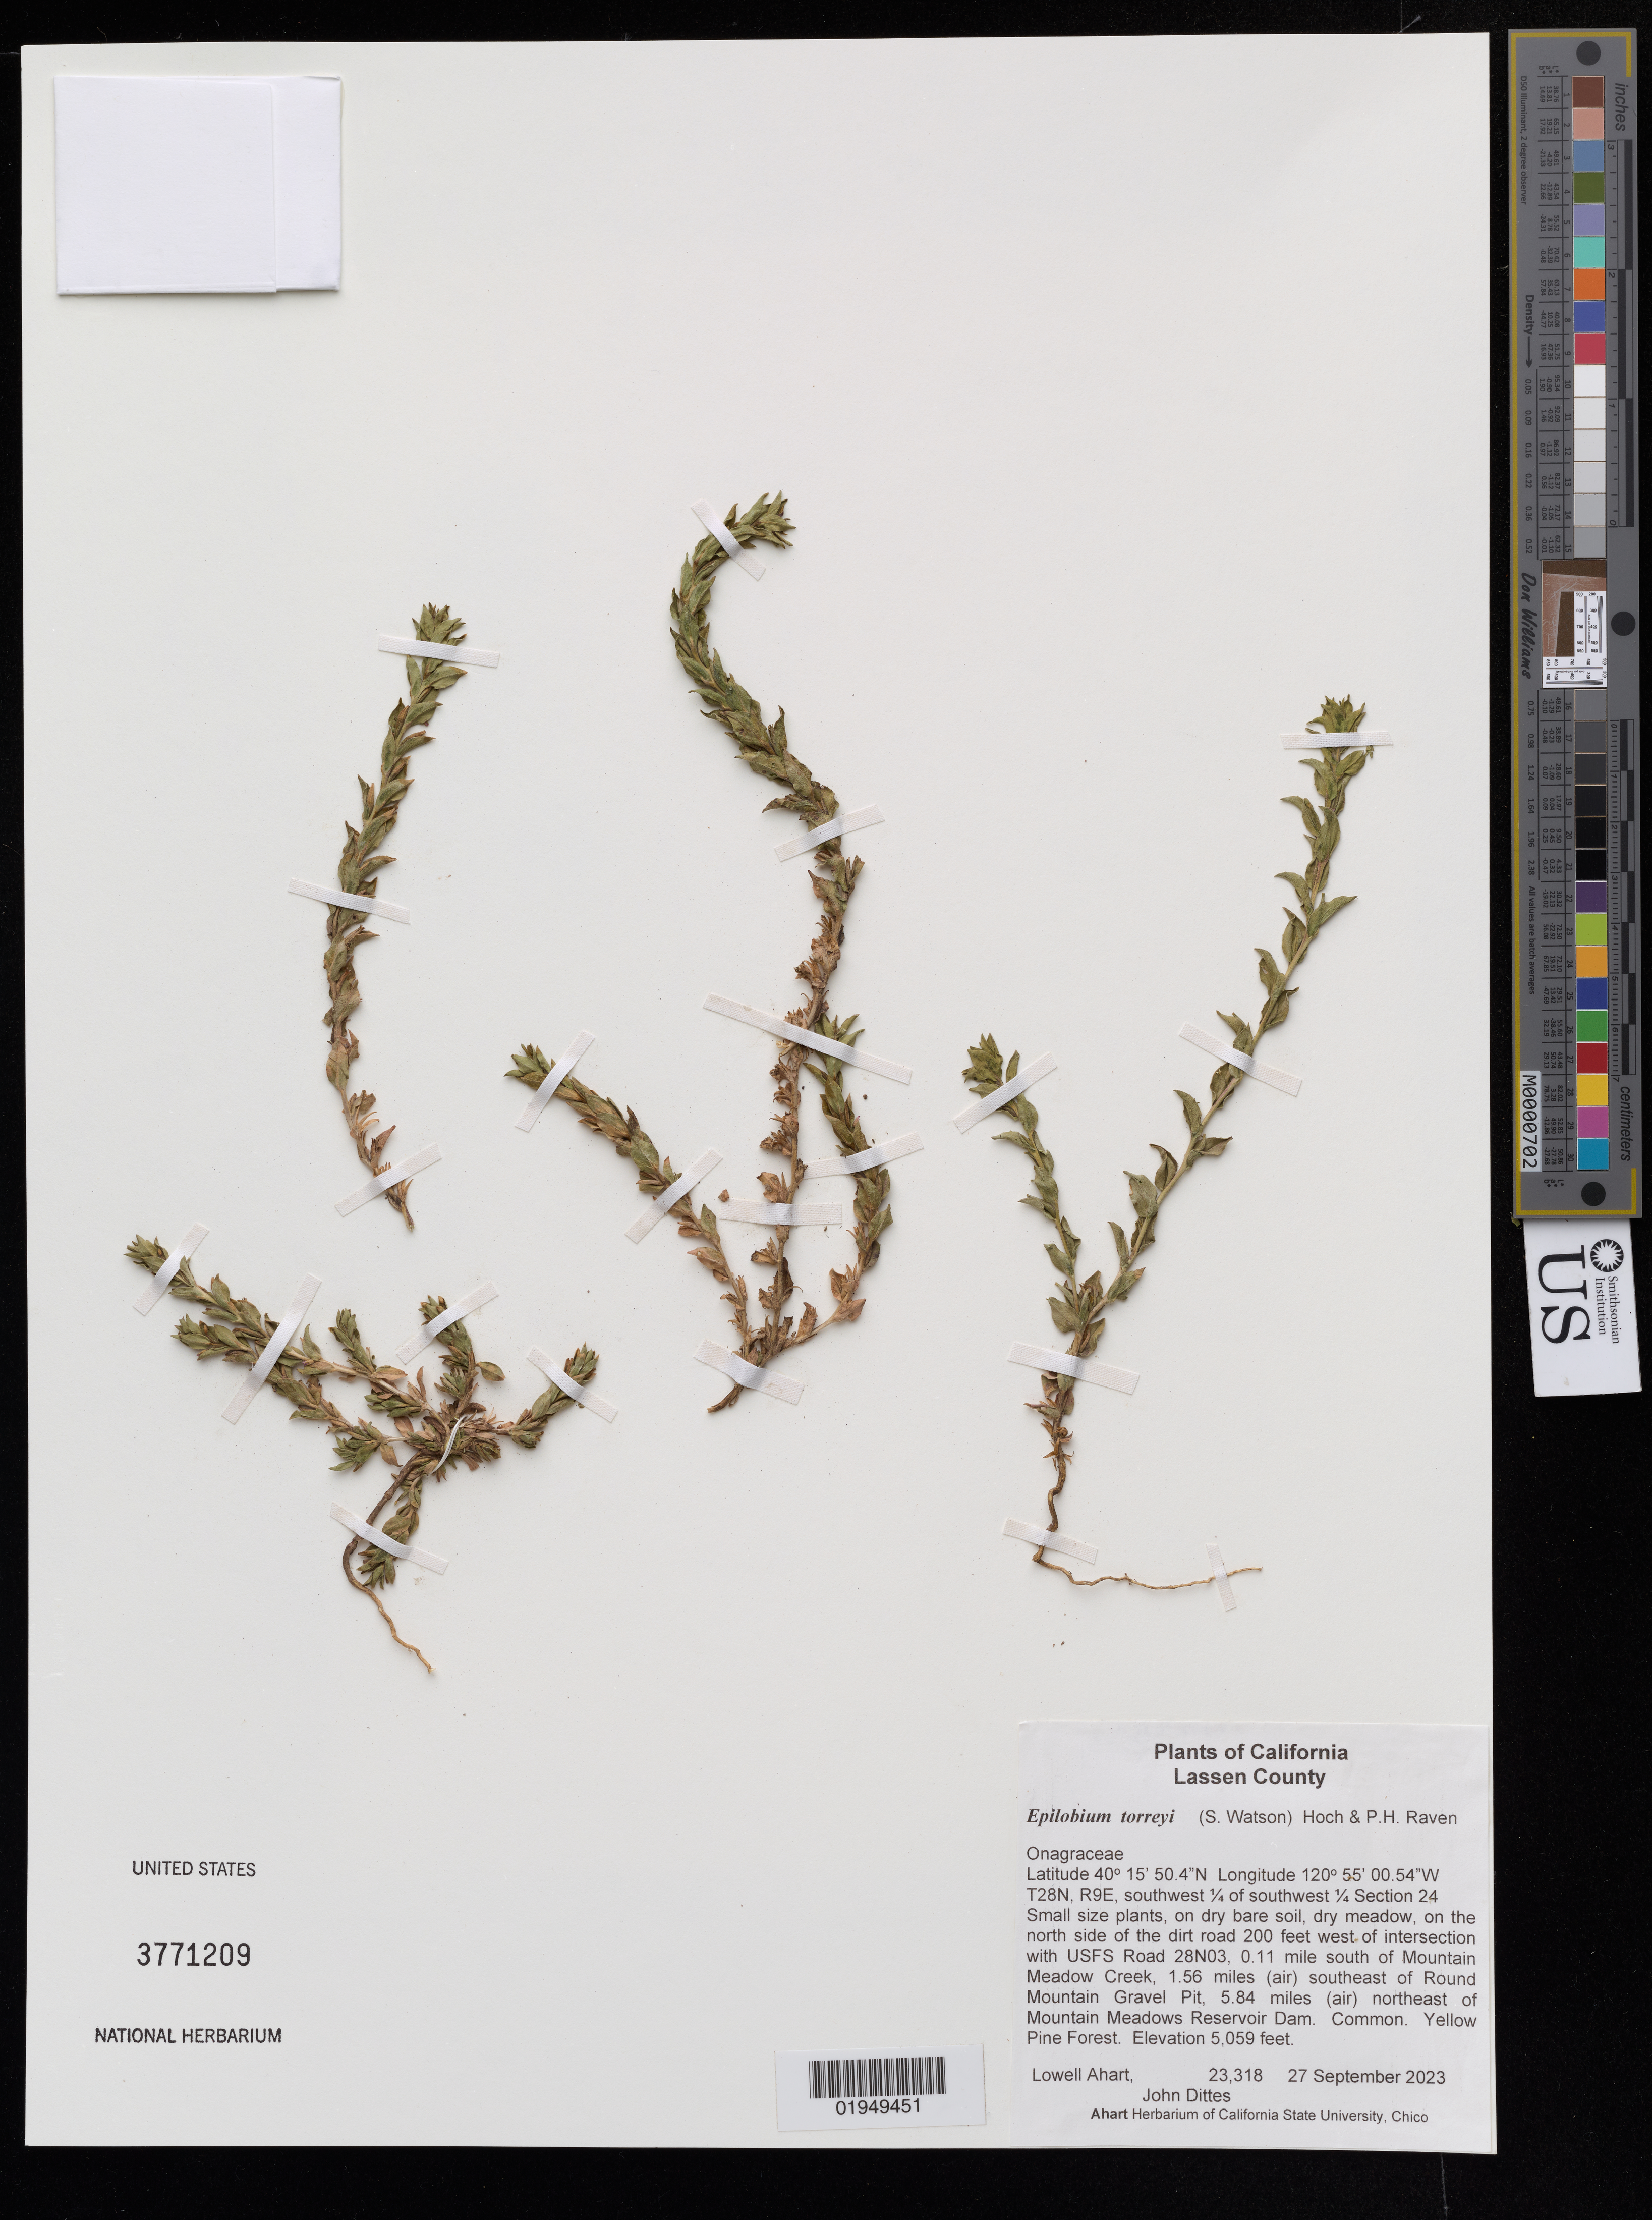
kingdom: Plantae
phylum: Tracheophyta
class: Magnoliopsida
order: Myrtales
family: Onagraceae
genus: Epilobium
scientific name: Epilobium torreyi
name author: (S. Watson) Hoch & P.H. Raven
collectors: L. Ahart & J. Dittes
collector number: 23318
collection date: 2023-09-27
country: United States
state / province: California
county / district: Lassen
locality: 200 feet W of intersection with USFS road 28N03, 0.11 mile S of Mountain Meadow Creek, 1.56 miles (air) SE of Round Mountain Gravel Pit, 5.84 miles (air) NE of Mountain Meadows Reservoir Dam.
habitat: Yellow pine forest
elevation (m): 1542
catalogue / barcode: US 3771209